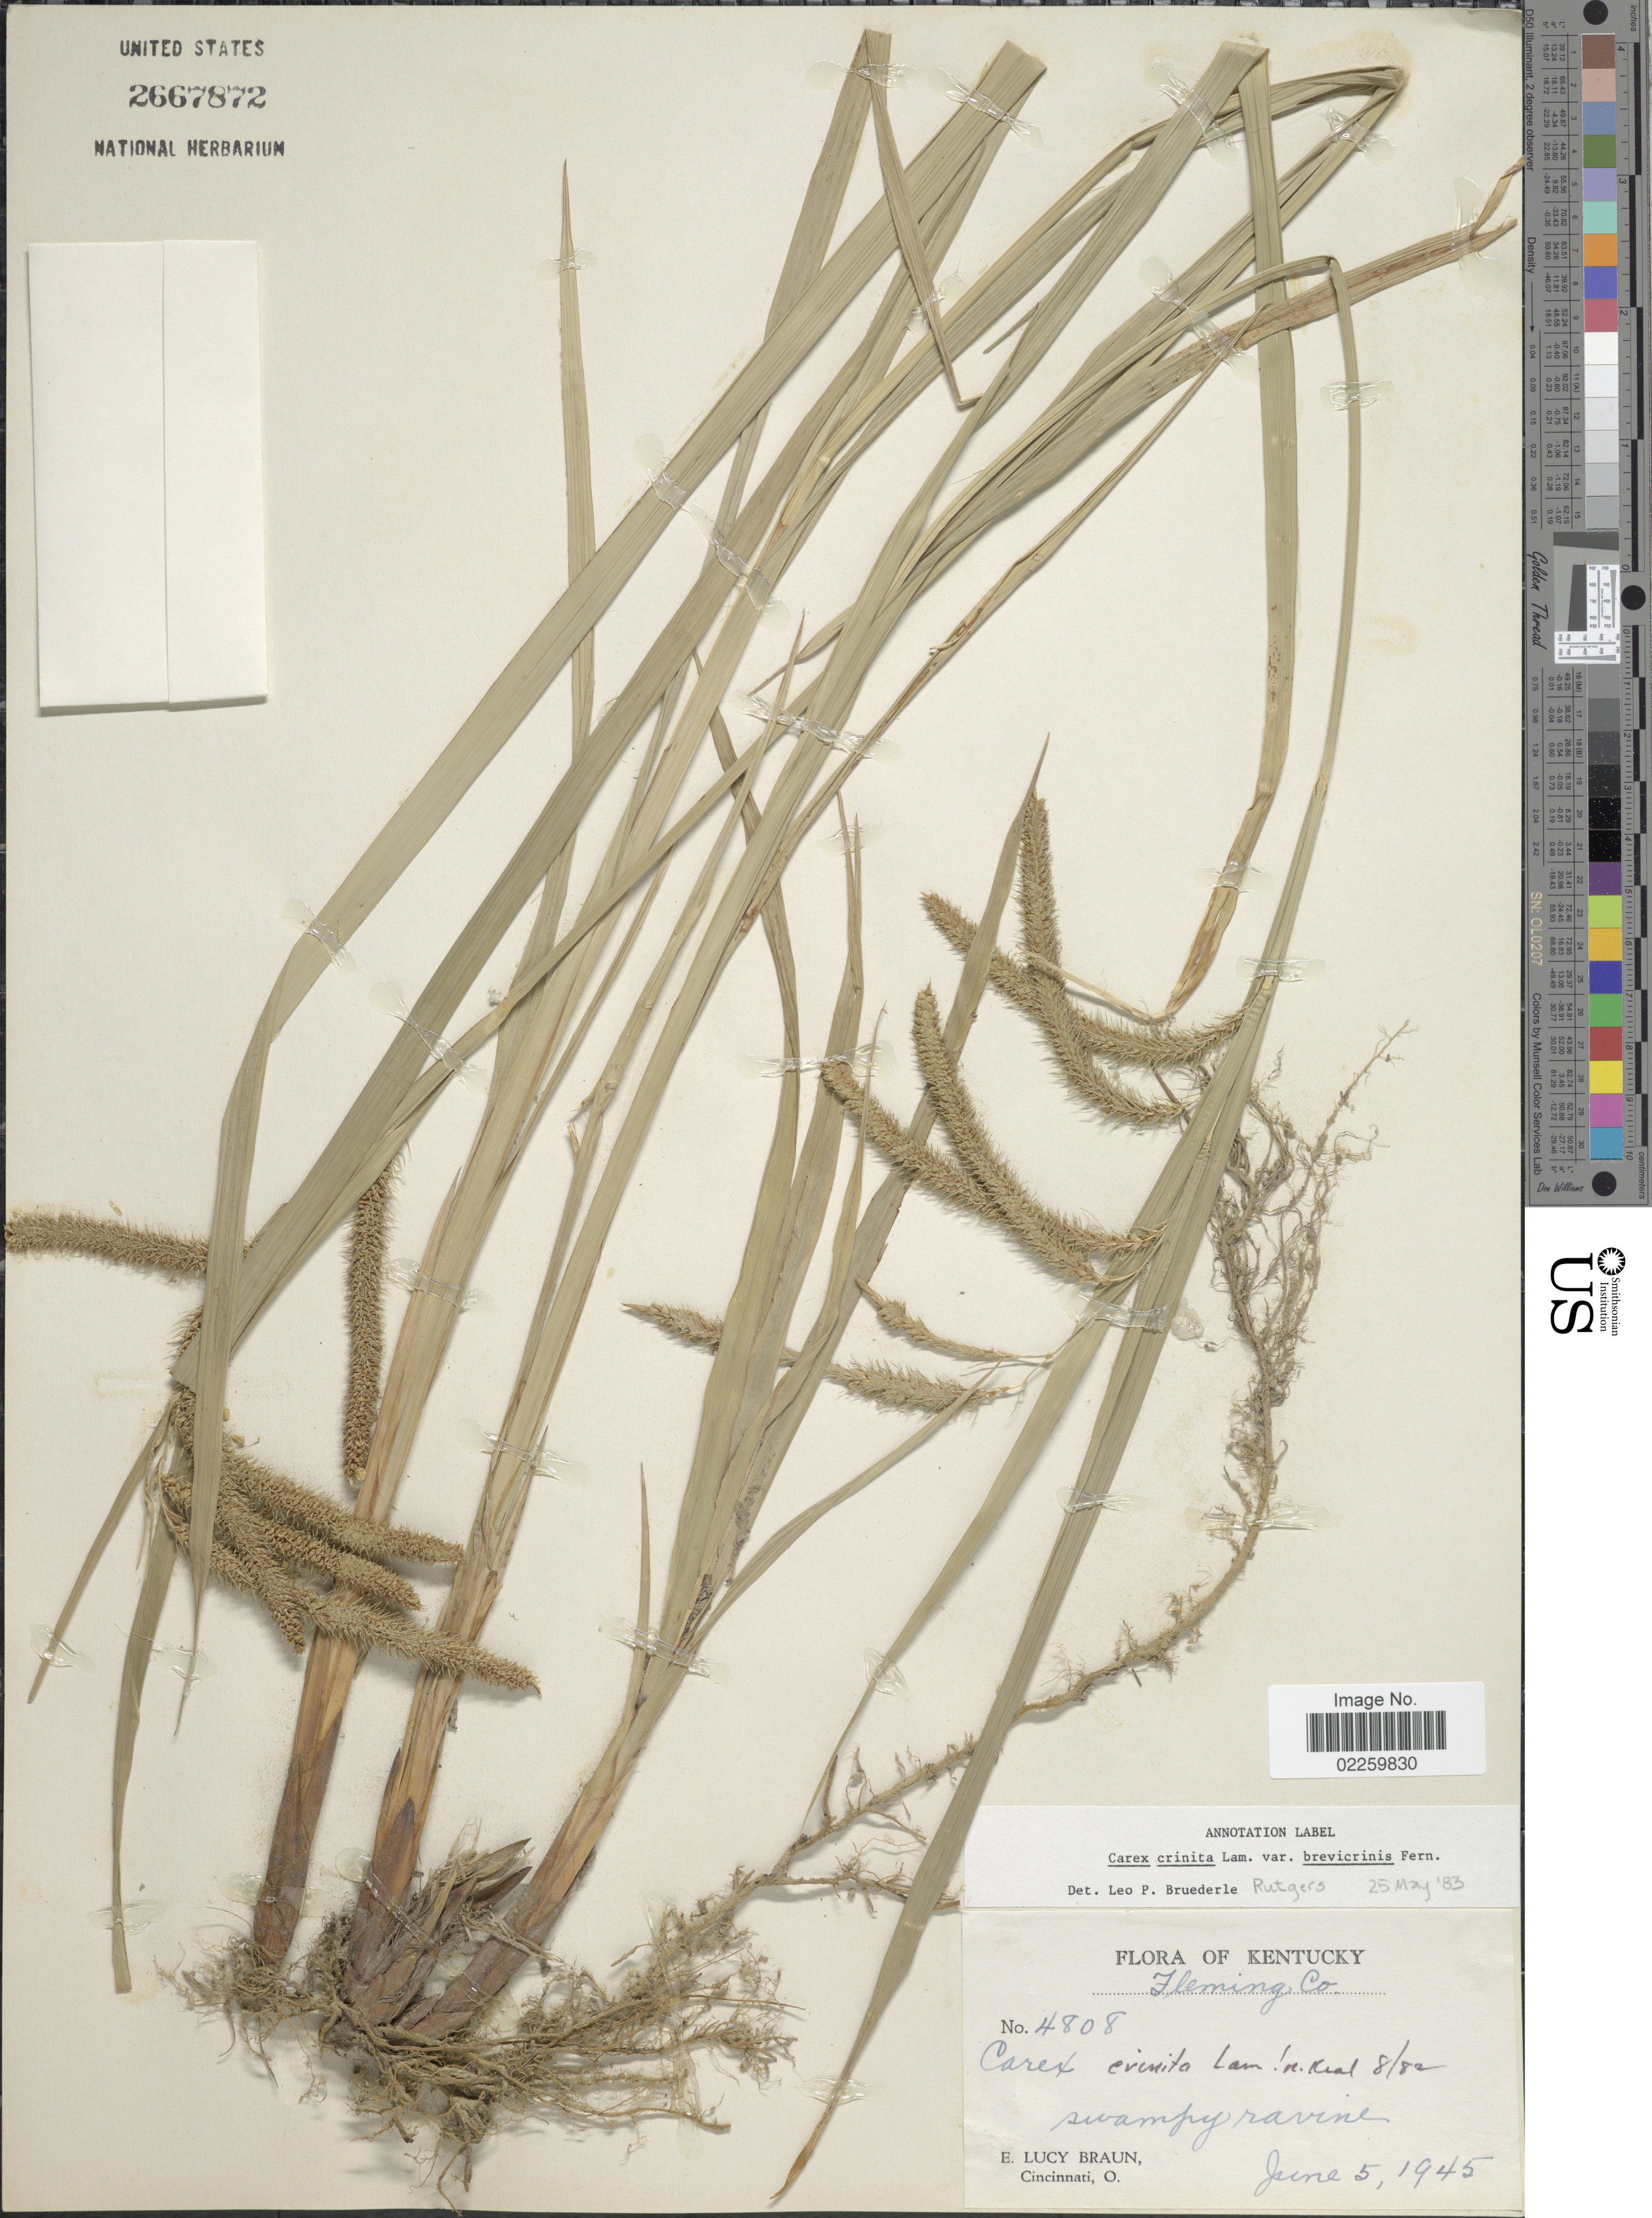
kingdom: Plantae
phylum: Tracheophyta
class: Liliopsida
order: Poales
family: Cyperaceae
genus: Carex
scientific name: Carex crinita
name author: Lam.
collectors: E. L. Braun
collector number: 4808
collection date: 1945-06-05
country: United States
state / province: Kentucky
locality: Flemingo Co., swampy ravine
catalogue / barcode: US 2667872